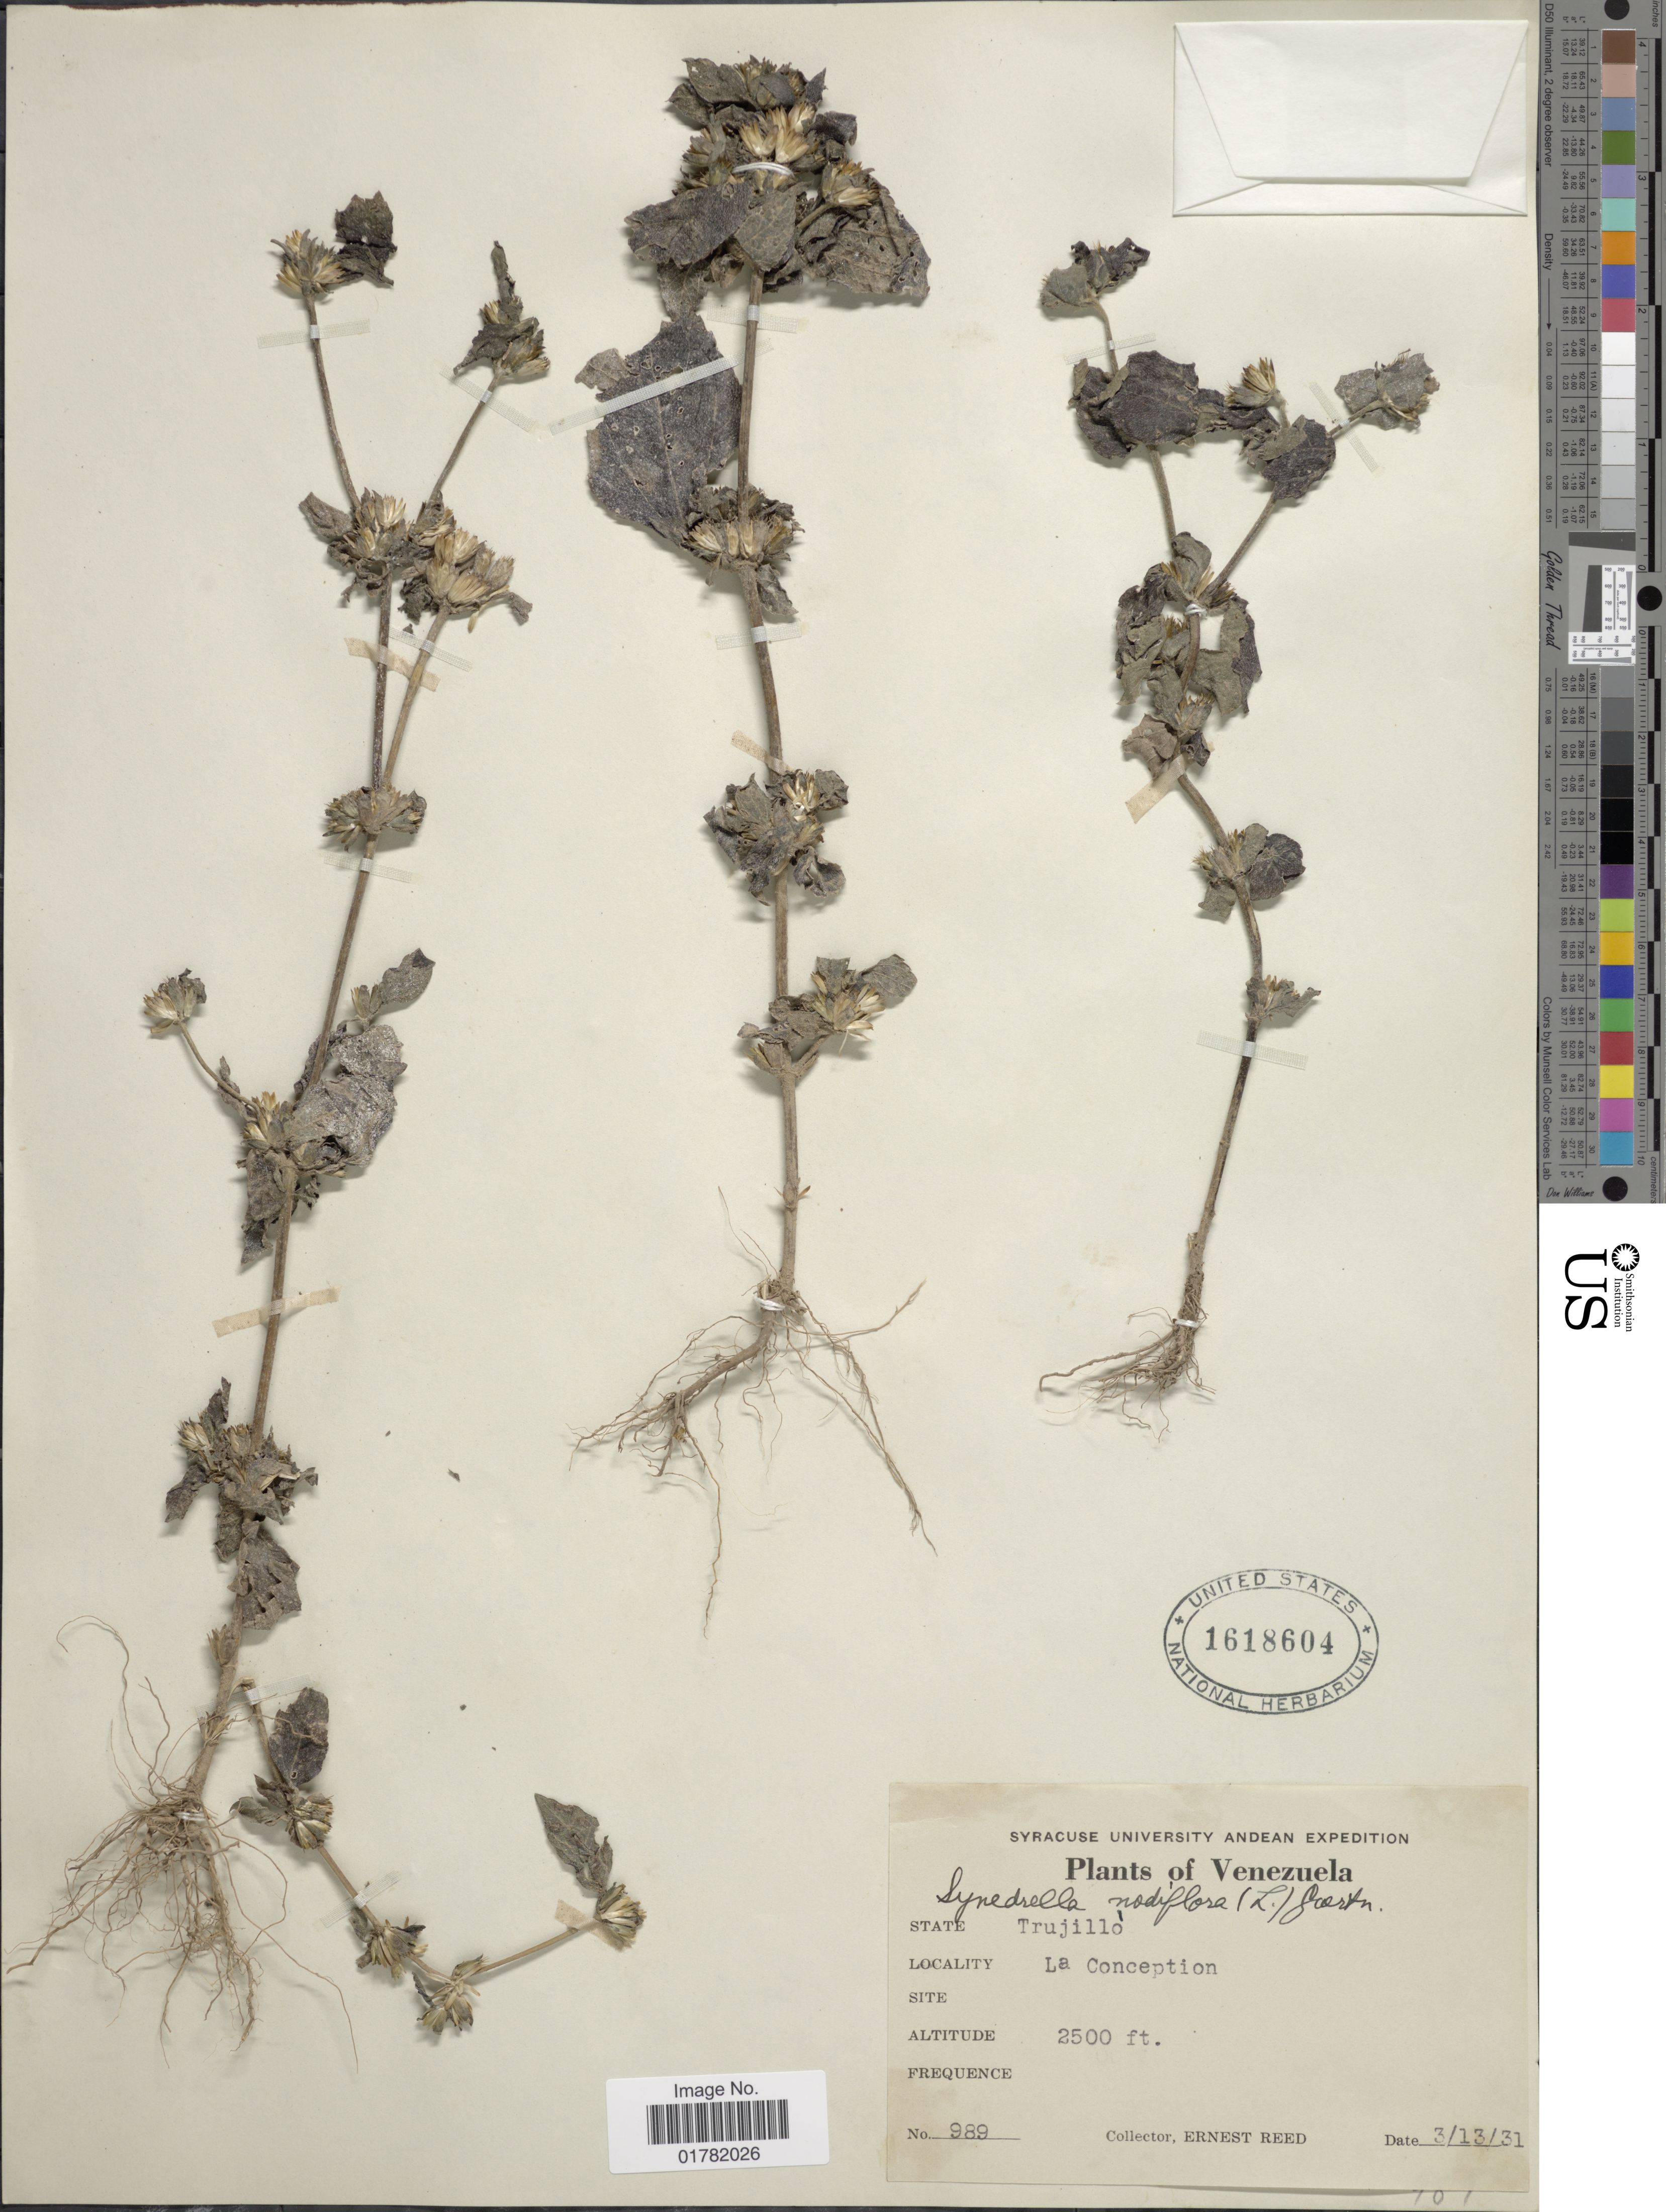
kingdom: Plantae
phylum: Tracheophyta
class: Magnoliopsida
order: Asterales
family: Asteraceae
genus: Synedrella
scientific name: Synedrella nodiflora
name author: (L.) Gaertn.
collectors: E. Reed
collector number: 989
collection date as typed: Transcribed d/m/y: 13/3/31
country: Venezuela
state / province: Trujillo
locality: La Conception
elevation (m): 762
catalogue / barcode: US 1618604